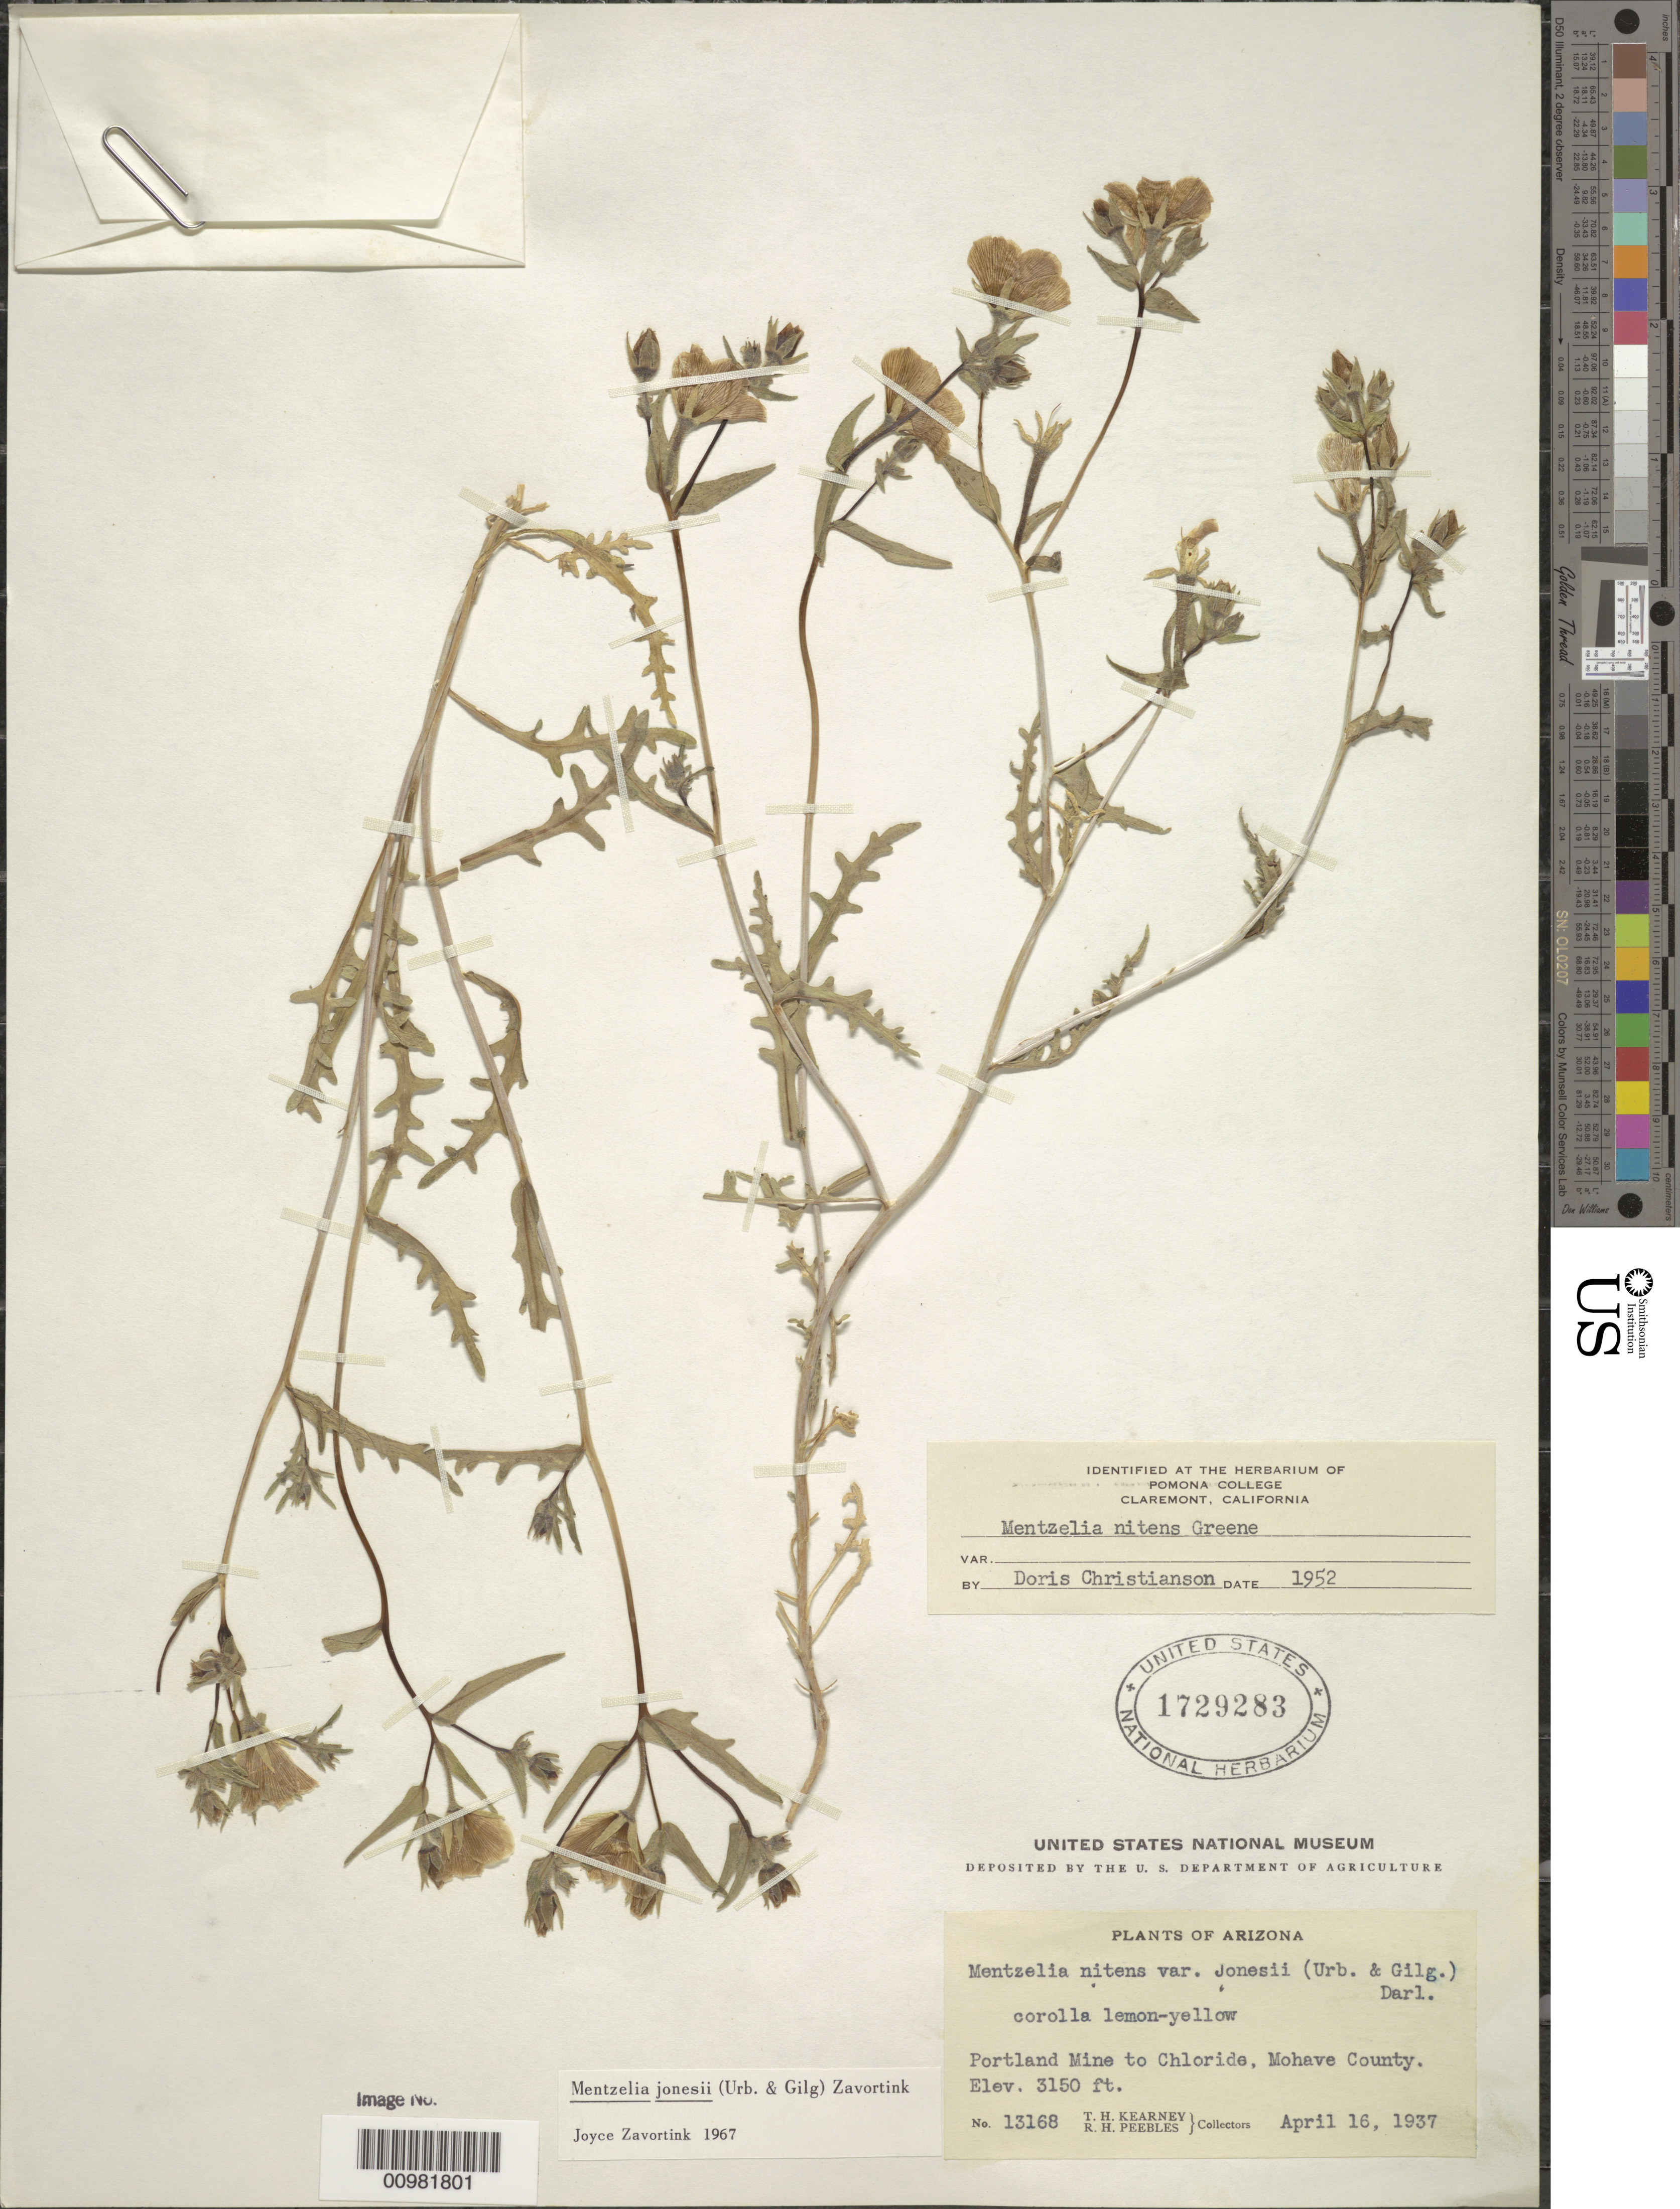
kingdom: Plantae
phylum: Tracheophyta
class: Magnoliopsida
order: Cornales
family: Loasaceae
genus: Mentzelia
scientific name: Mentzelia jonesii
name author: (Urb. & Gilg) H.J. Thomps. & J.E. Roberts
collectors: T. H. Kearney & R. H. Peebles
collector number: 13168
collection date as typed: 16 Apr 1937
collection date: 1937-04-16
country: United States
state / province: Arizona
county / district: Mohave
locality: Portland Mine to Chloride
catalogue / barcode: US 1729283